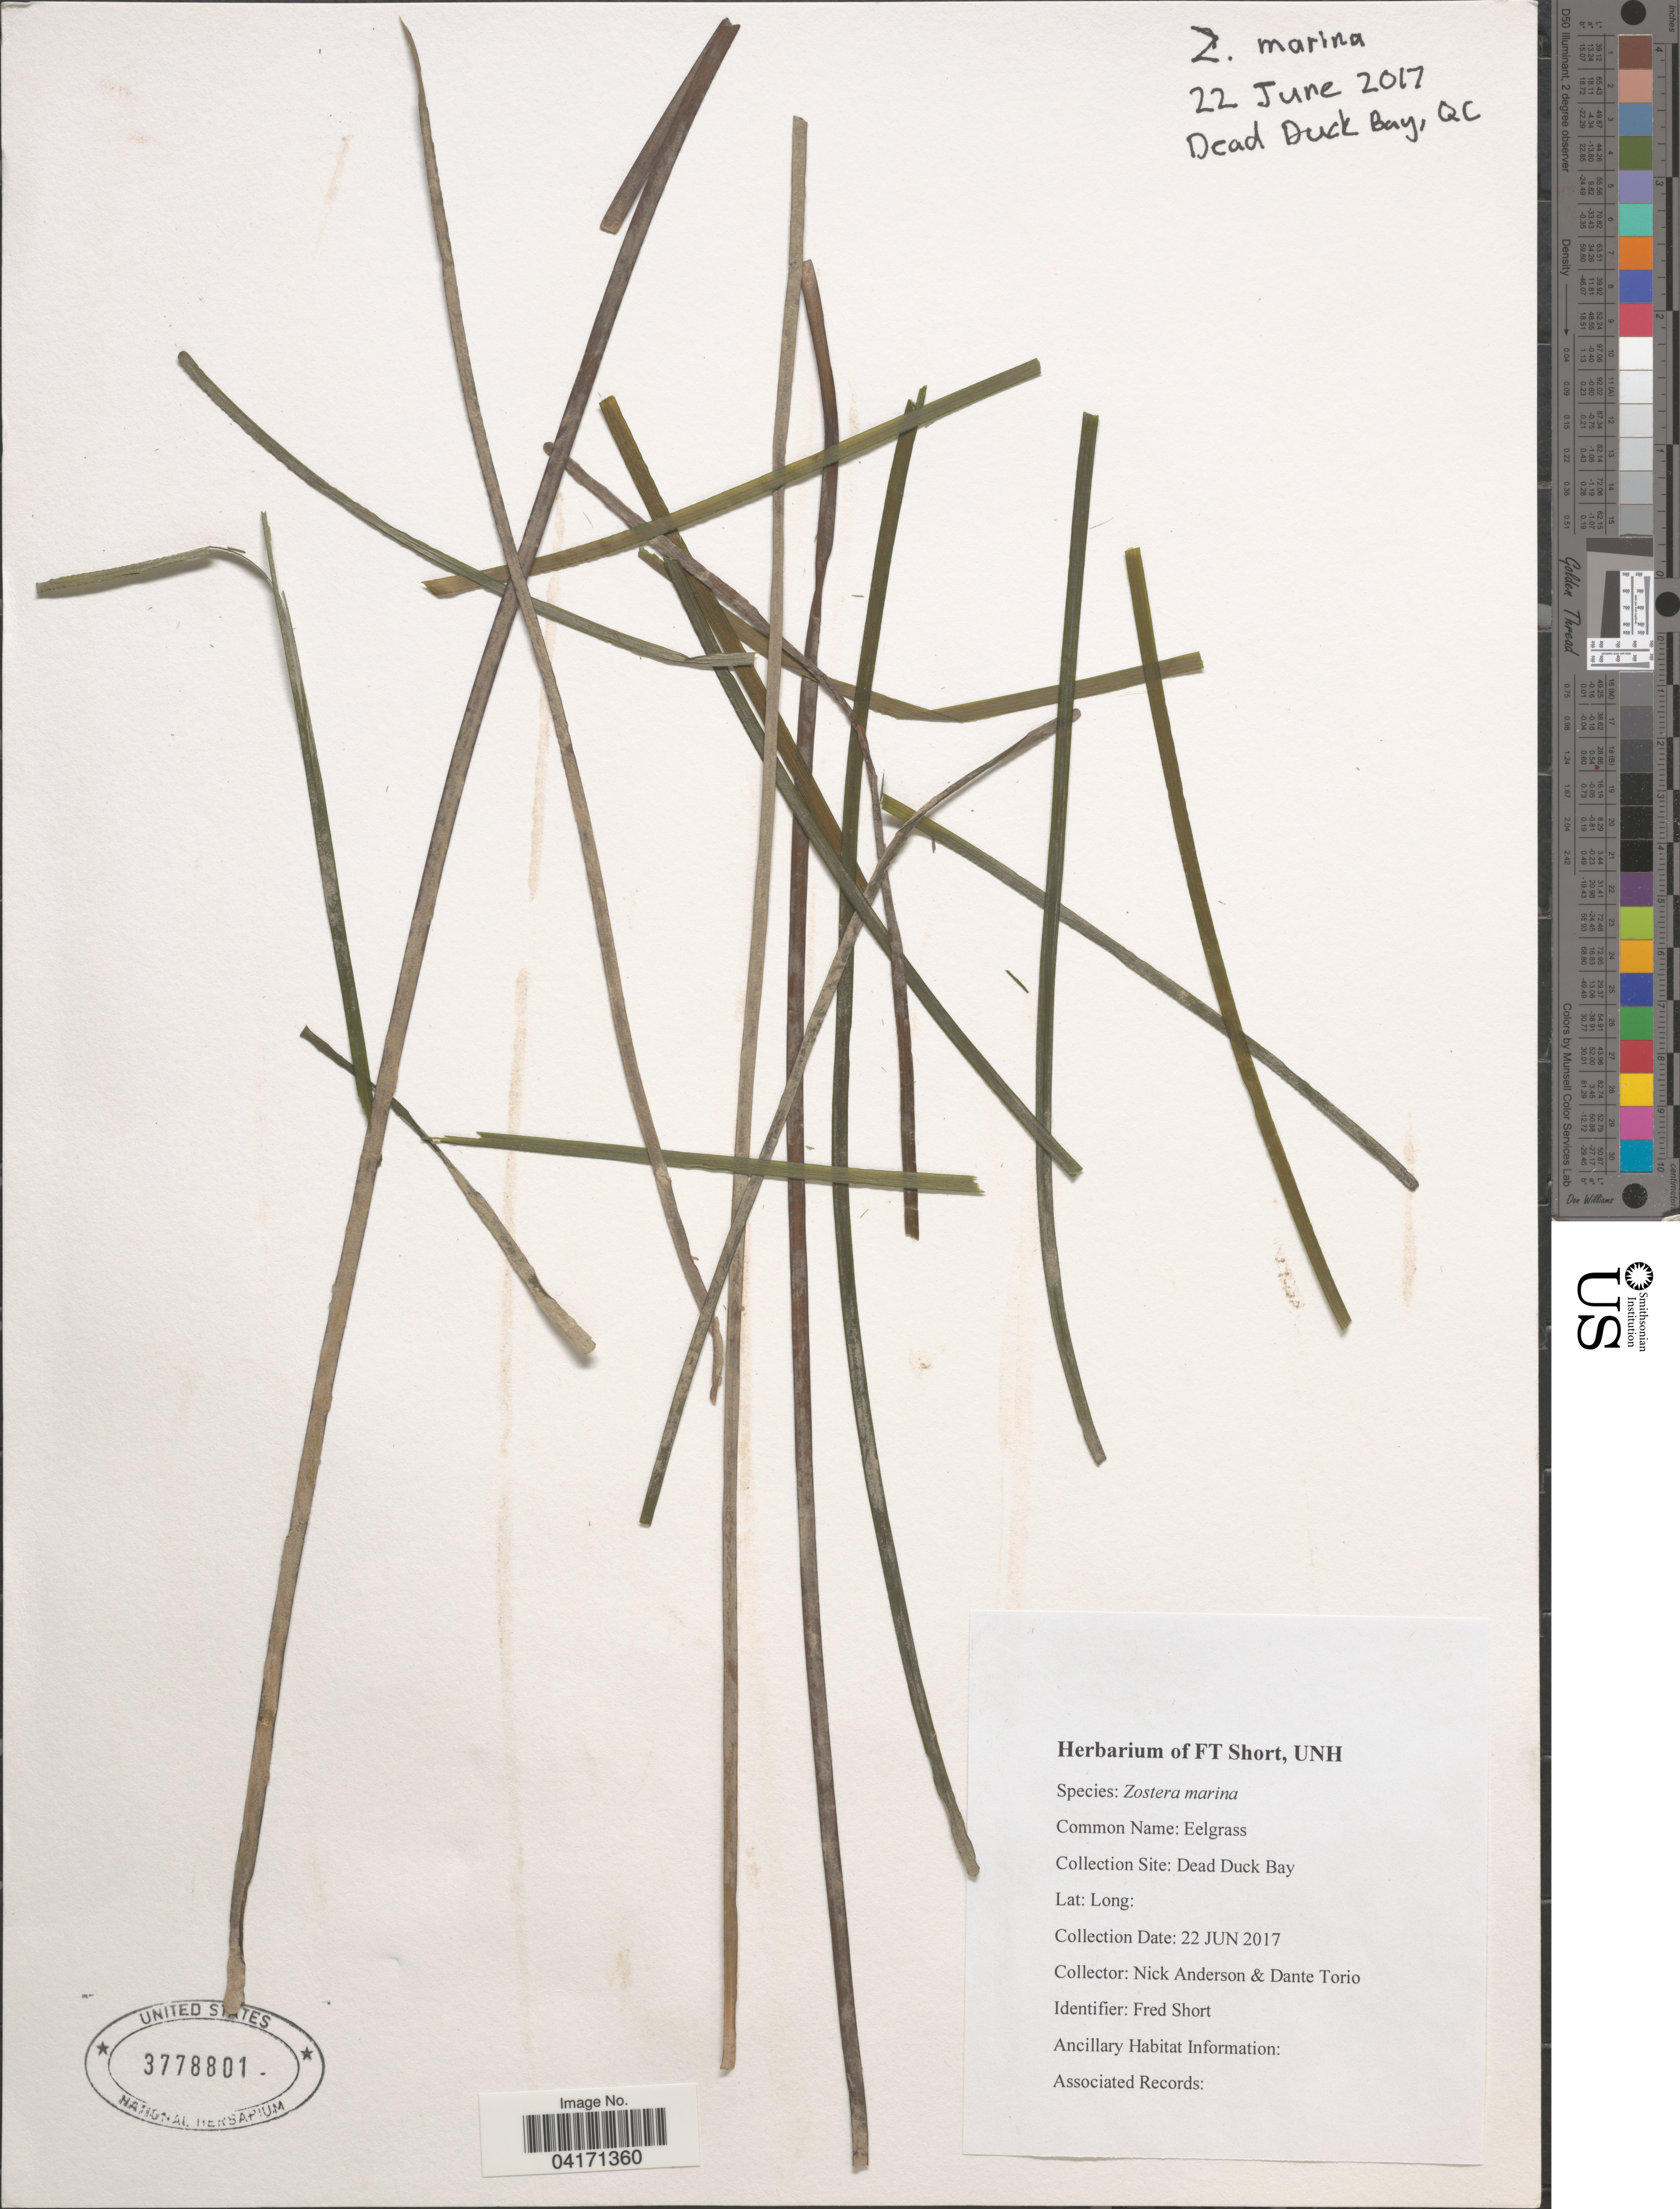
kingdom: Plantae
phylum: Tracheophyta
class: Liliopsida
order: Alismatales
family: Zosteraceae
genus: Zostera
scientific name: Zostera marina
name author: L.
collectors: N. Anderson & D. Torio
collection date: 2017-06-22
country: Canada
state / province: Quebec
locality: Dead Duck Bay.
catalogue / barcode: US 3778801